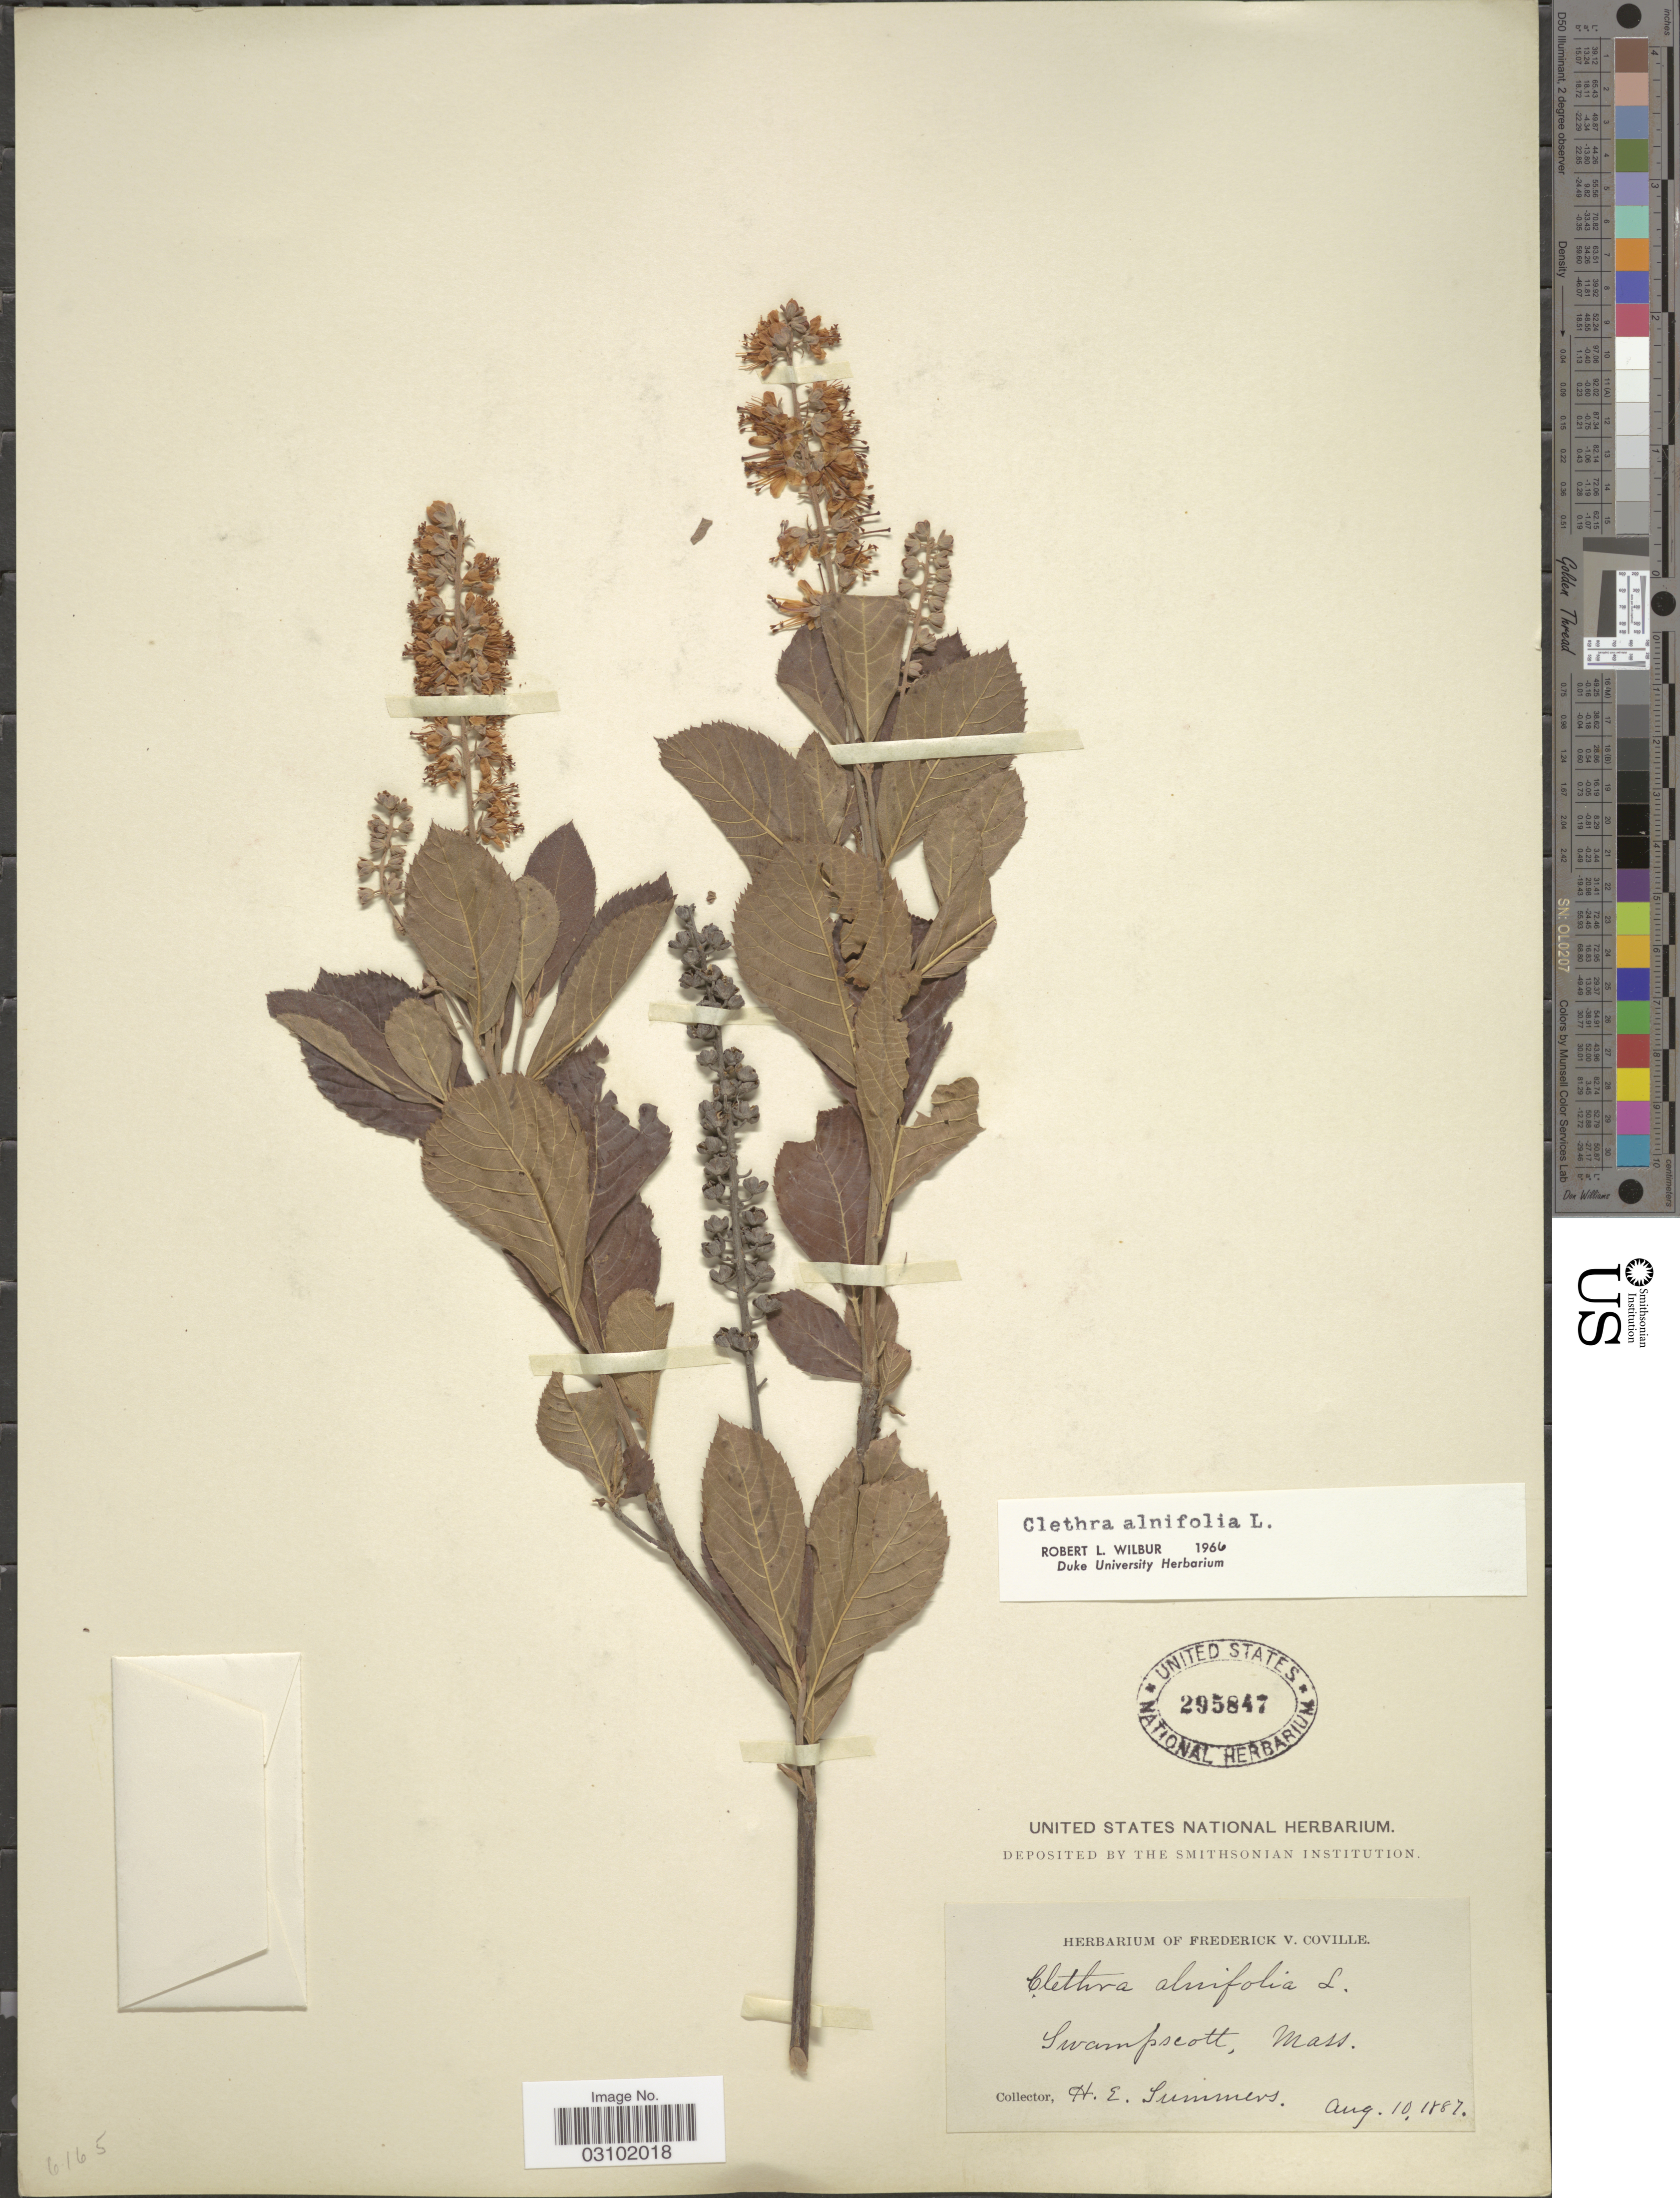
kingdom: Plantae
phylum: Tracheophyta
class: Magnoliopsida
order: Ericales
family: Clethraceae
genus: Clethra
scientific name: Clethra alnifolia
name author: L.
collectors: H. Summers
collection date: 1887-08-10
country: United States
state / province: Massachusetts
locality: Swampscott.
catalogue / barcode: US 295847